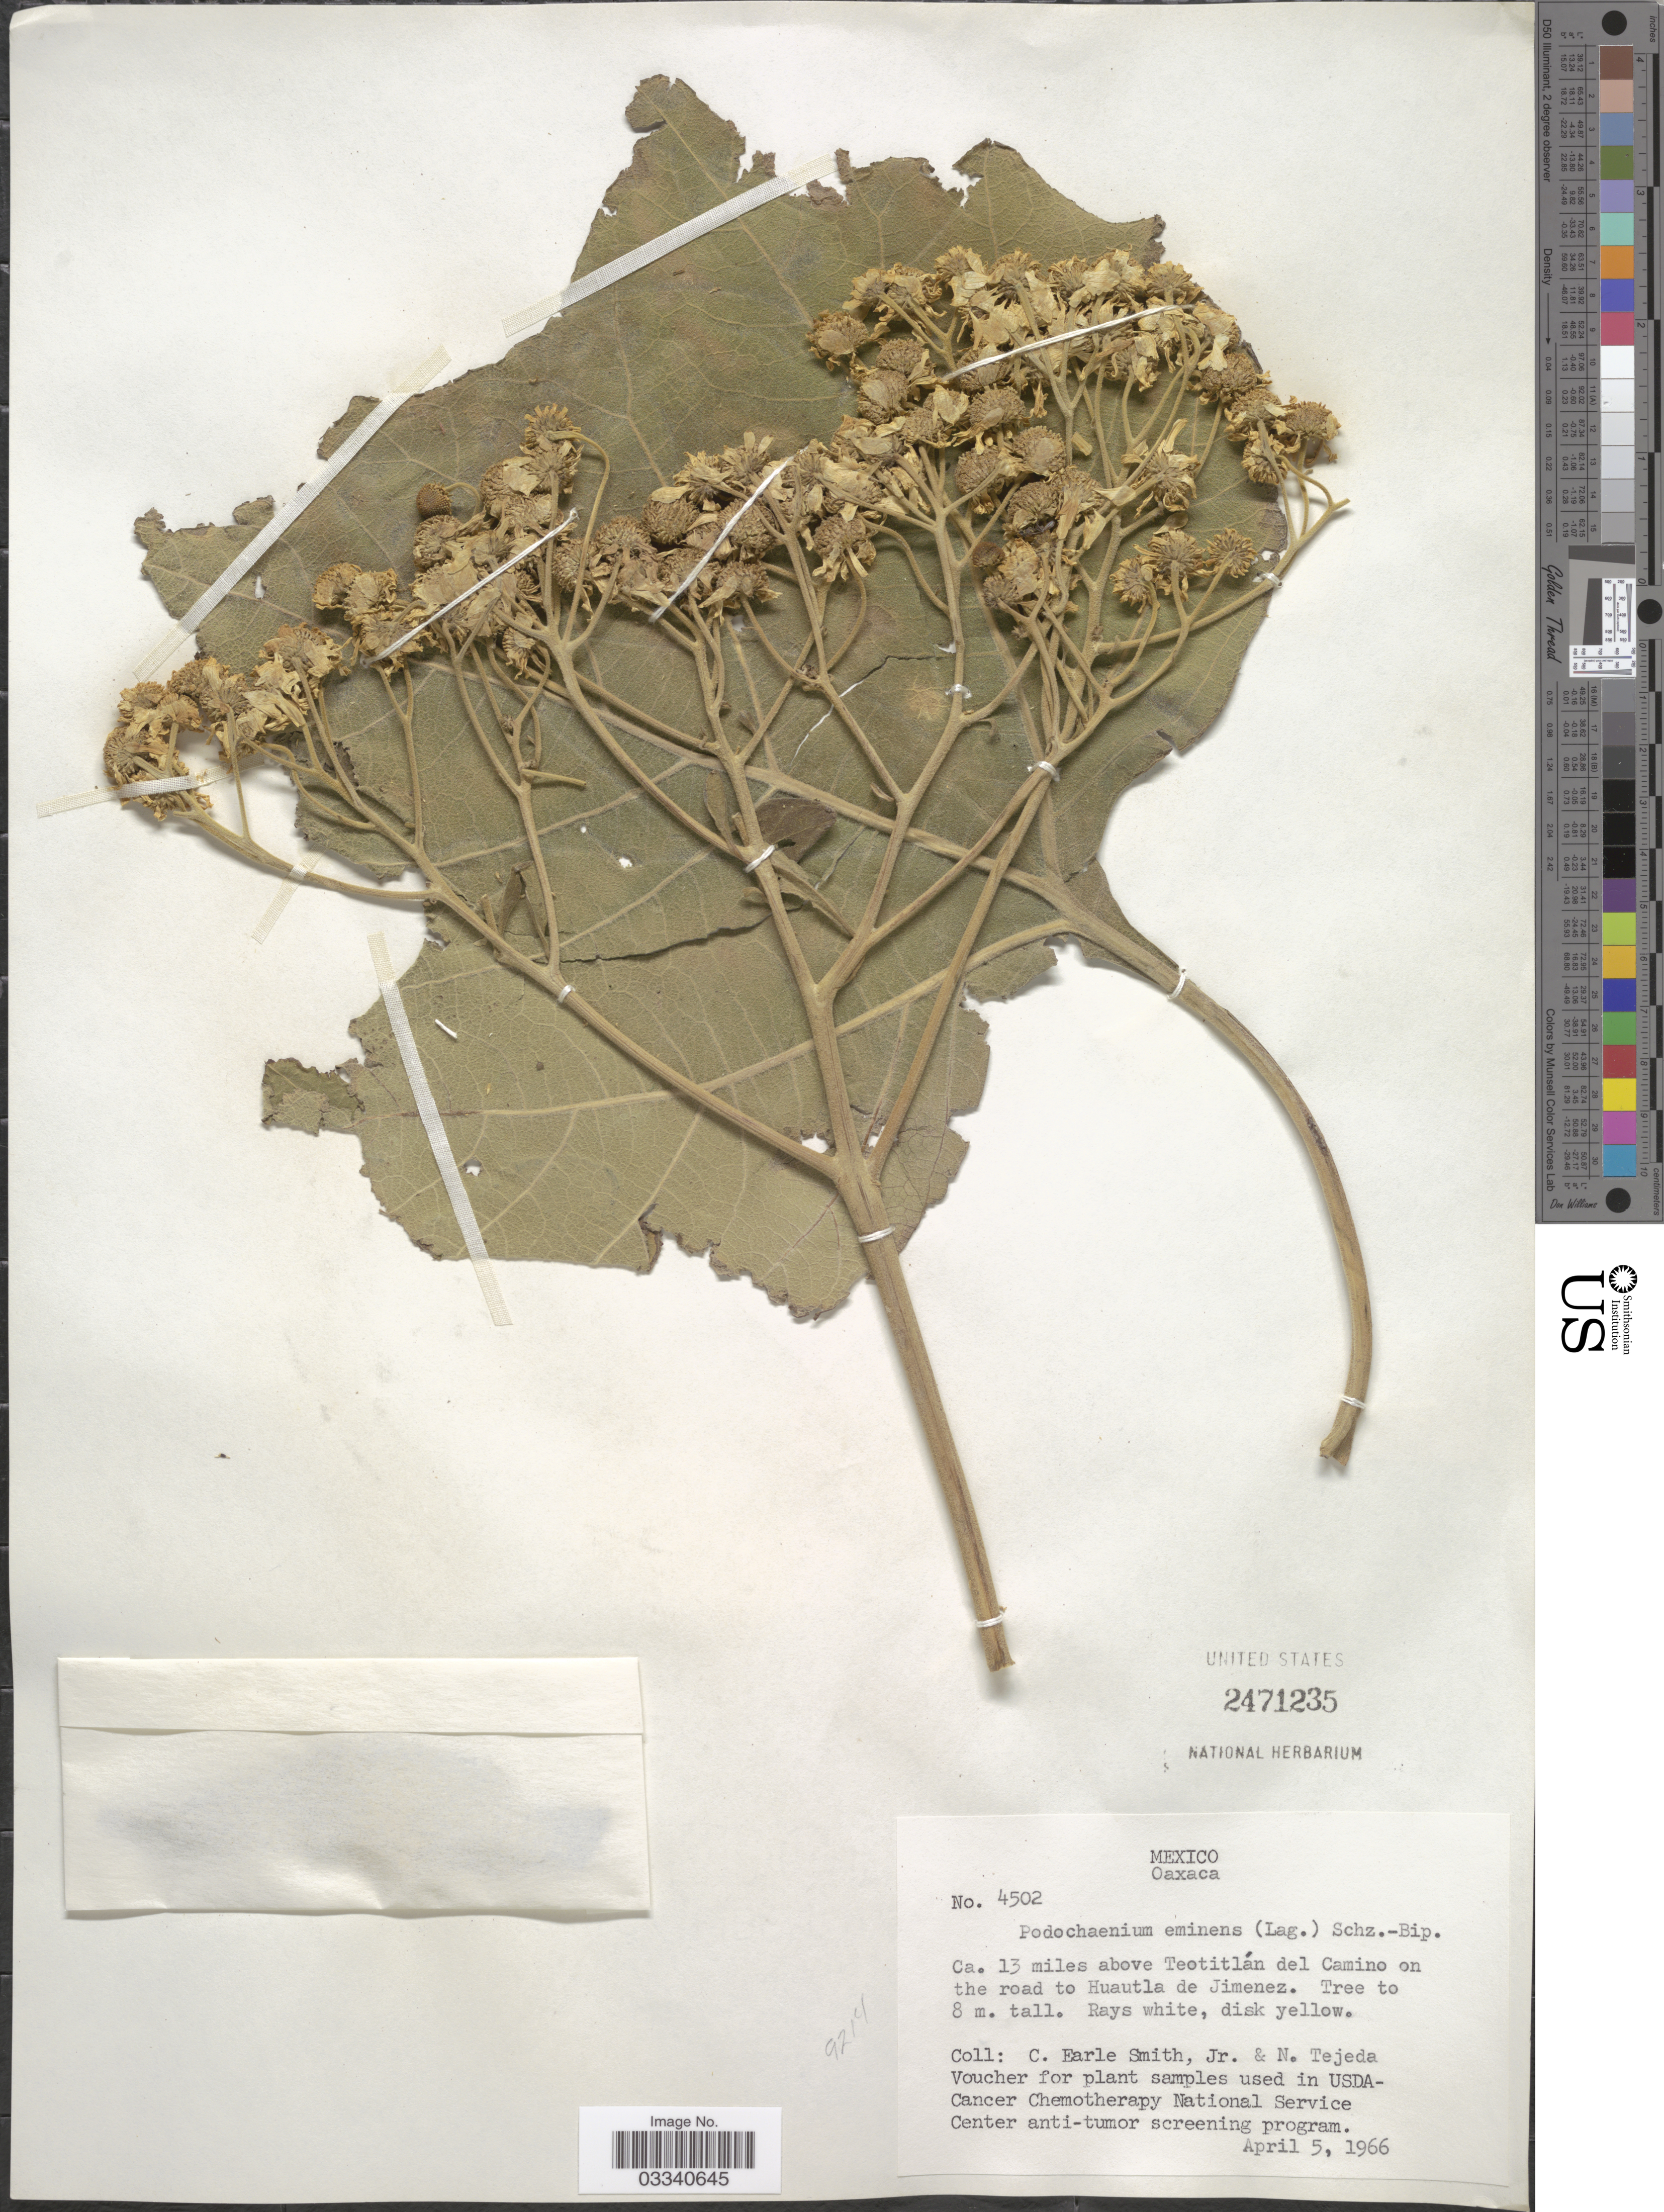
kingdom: Plantae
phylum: Tracheophyta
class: Magnoliopsida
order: Asterales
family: Asteraceae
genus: Podachaenium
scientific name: Podachaenium eminens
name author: (Lag.) Sch. Bip. ex Sch. Bip.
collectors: C. E. Smith Jr. & N. Tejeda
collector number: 4502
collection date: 1966-04-05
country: Mexico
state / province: Oaxaca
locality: Ca. 13 miles above Teotitlán del Camino on the road to Huautla de Jimenez.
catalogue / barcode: US 2471235